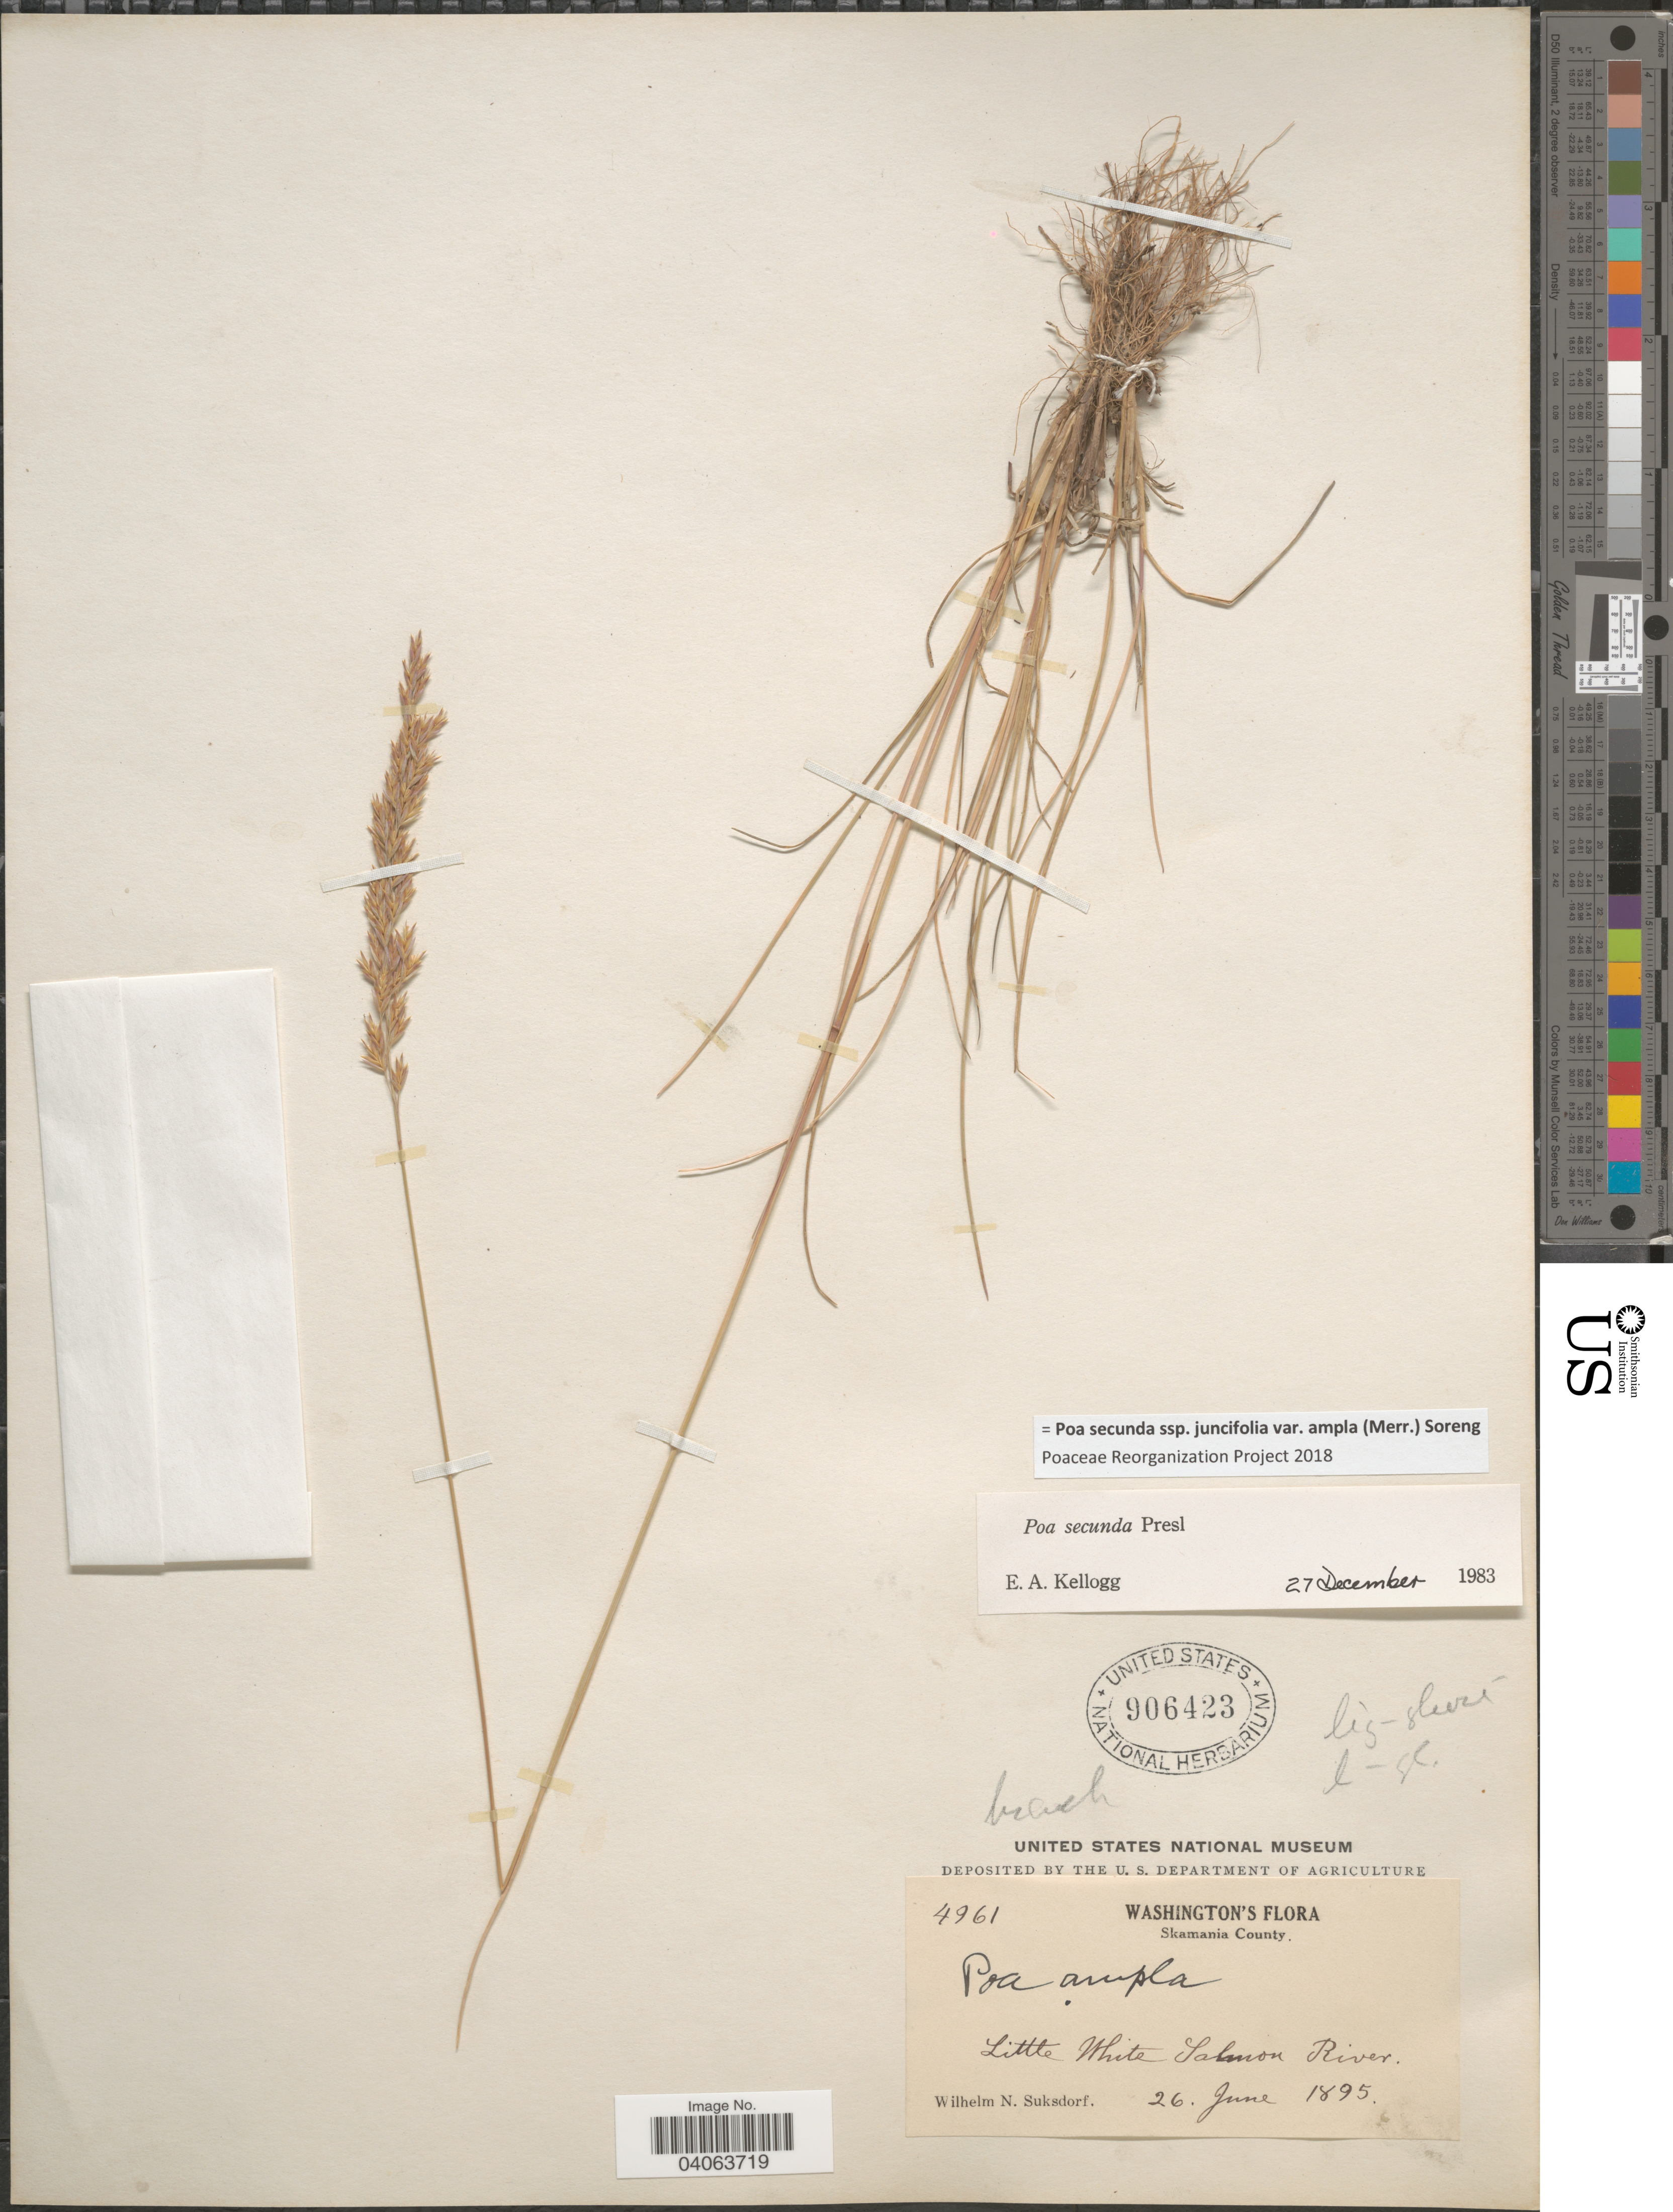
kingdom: Plantae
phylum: Tracheophyta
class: Liliopsida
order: Poales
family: Poaceae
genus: Poa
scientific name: Poa secunda subsp. juncifolia var. ampla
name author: (Merr.) Soreng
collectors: W. N. Suksdorf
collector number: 4961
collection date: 1895-06-26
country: United States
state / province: Washington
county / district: Skamania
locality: Skamania County. Little White Salmon River.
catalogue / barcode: US 906423